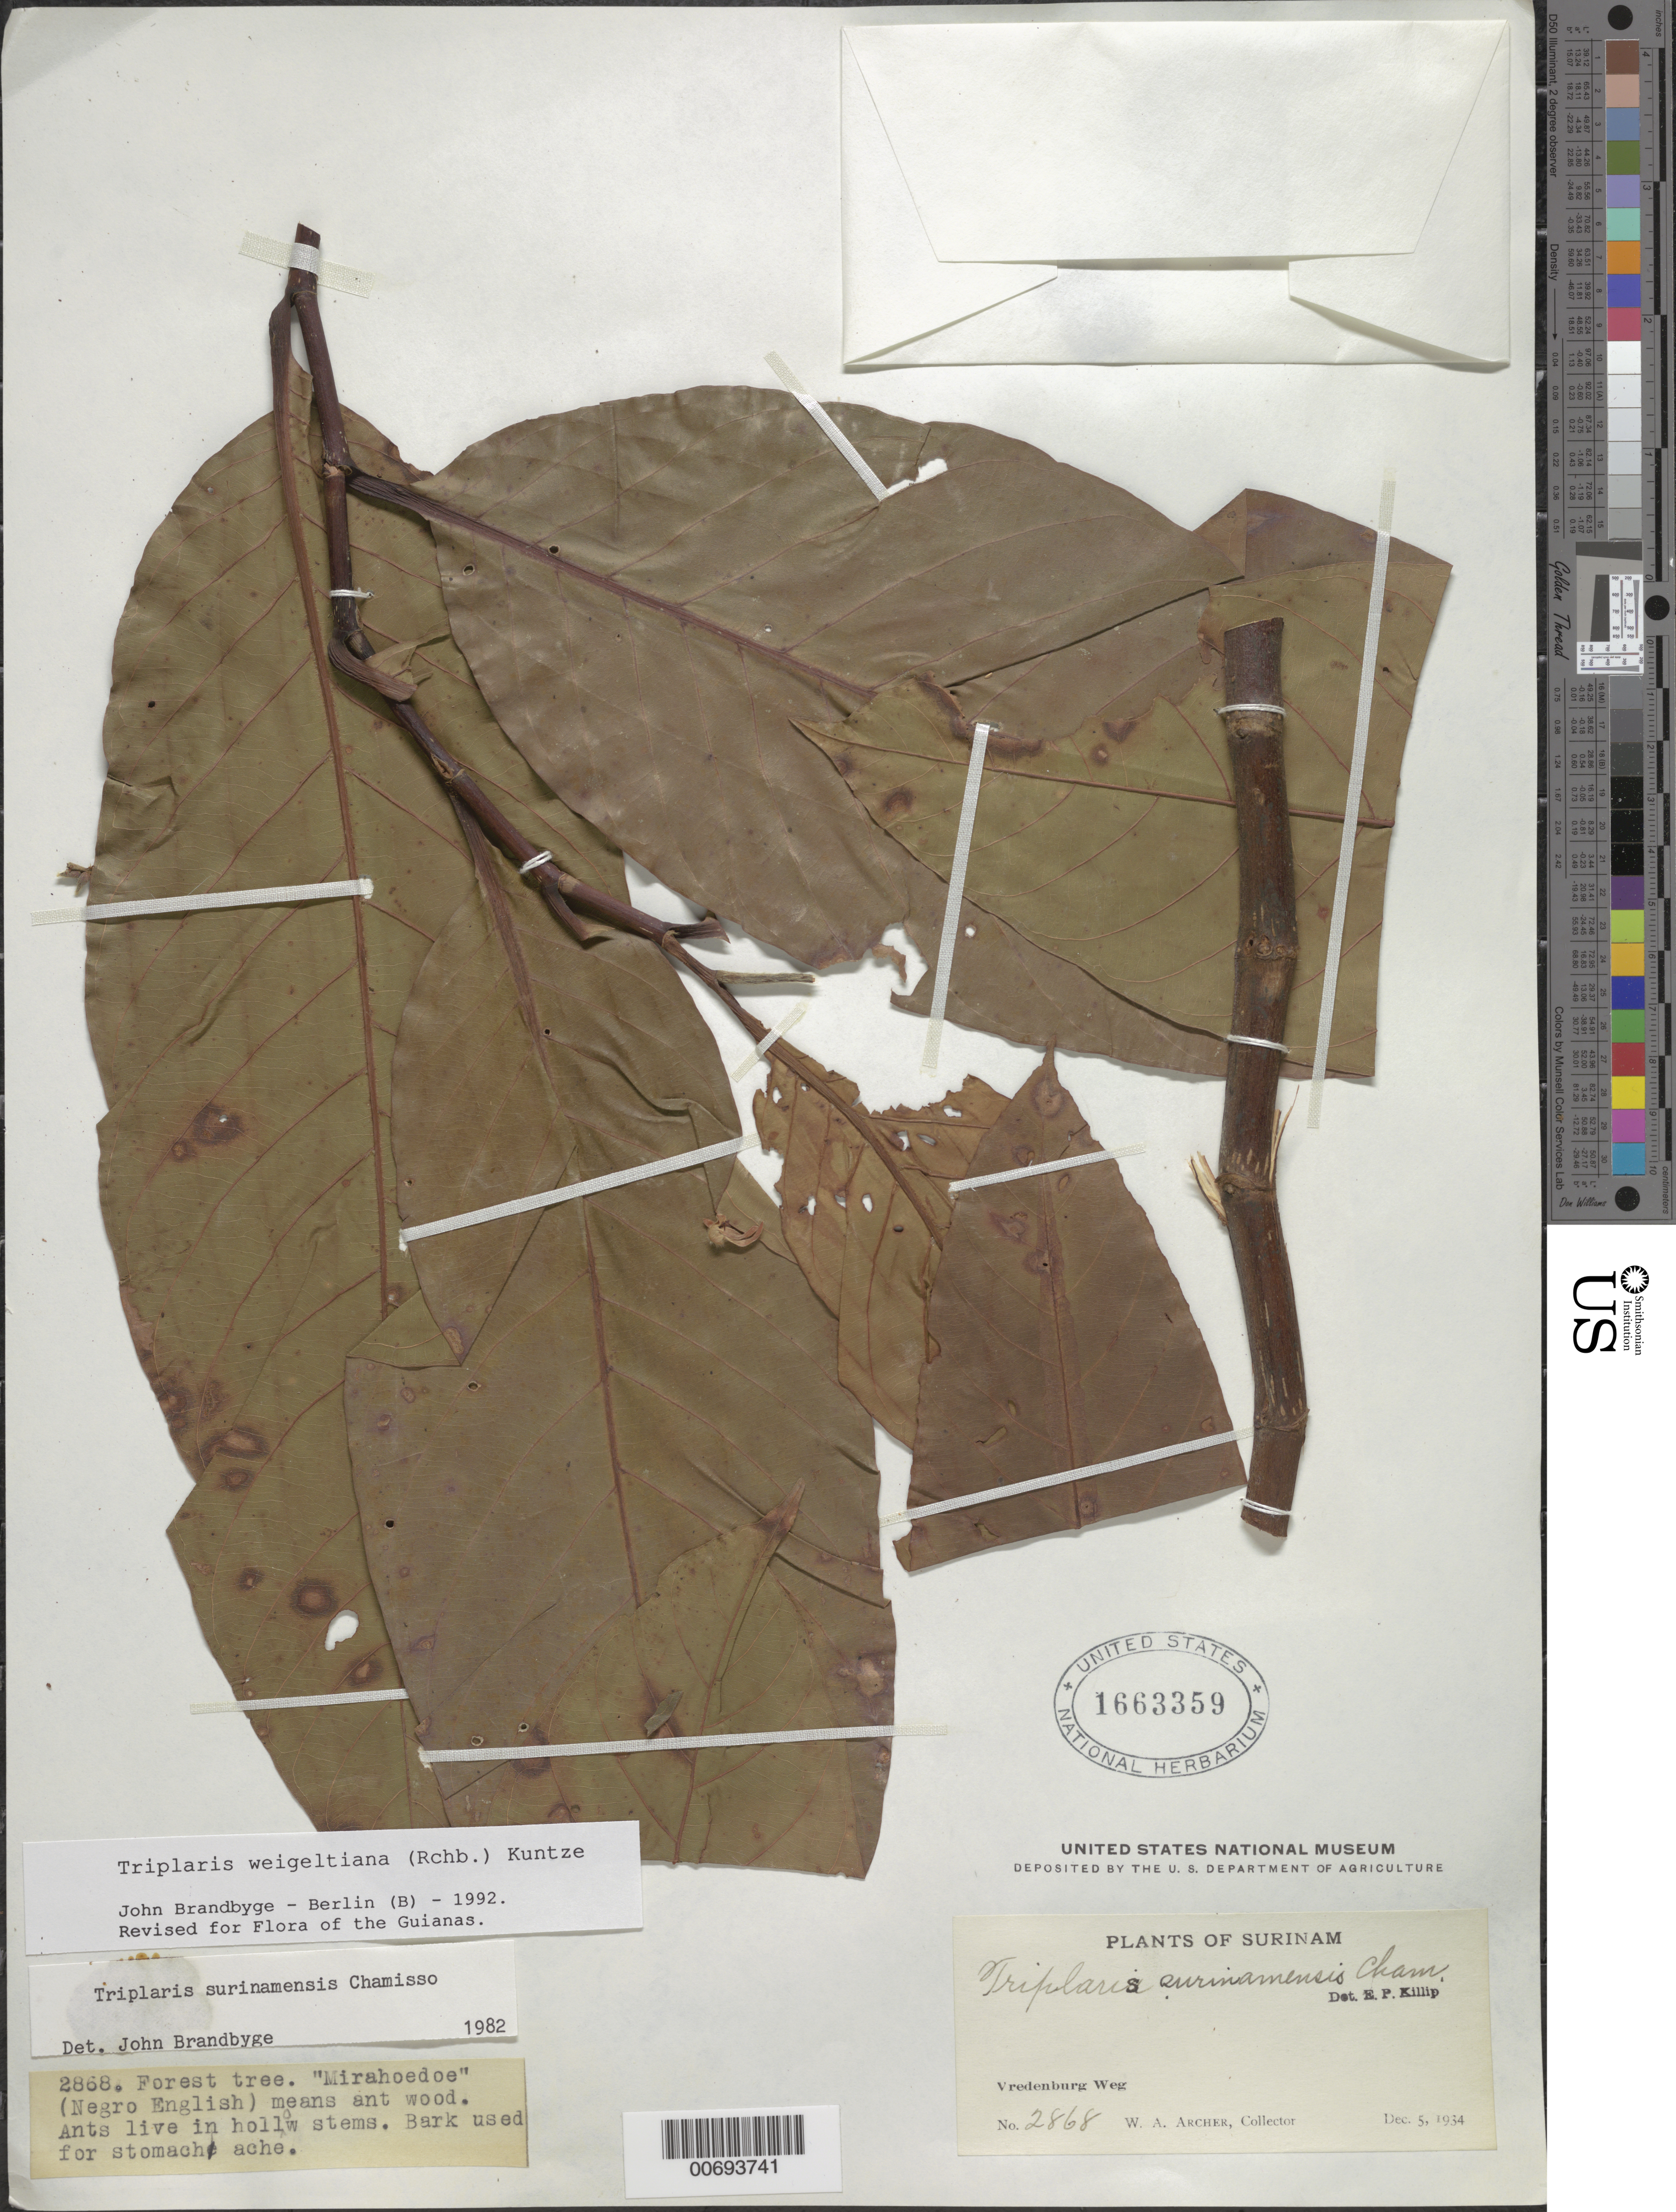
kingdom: Plantae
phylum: Tracheophyta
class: Magnoliopsida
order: Caryophyllales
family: Polygonaceae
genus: Triplaris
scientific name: Triplaris weigeltiana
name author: (Rchb.) Kuntze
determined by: Brandbyge, J.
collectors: W. A. Archer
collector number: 2868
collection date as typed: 5-Dec-34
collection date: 1934-12-05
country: Suriname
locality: Vredenburg Weg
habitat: Forest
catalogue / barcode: US 1663359